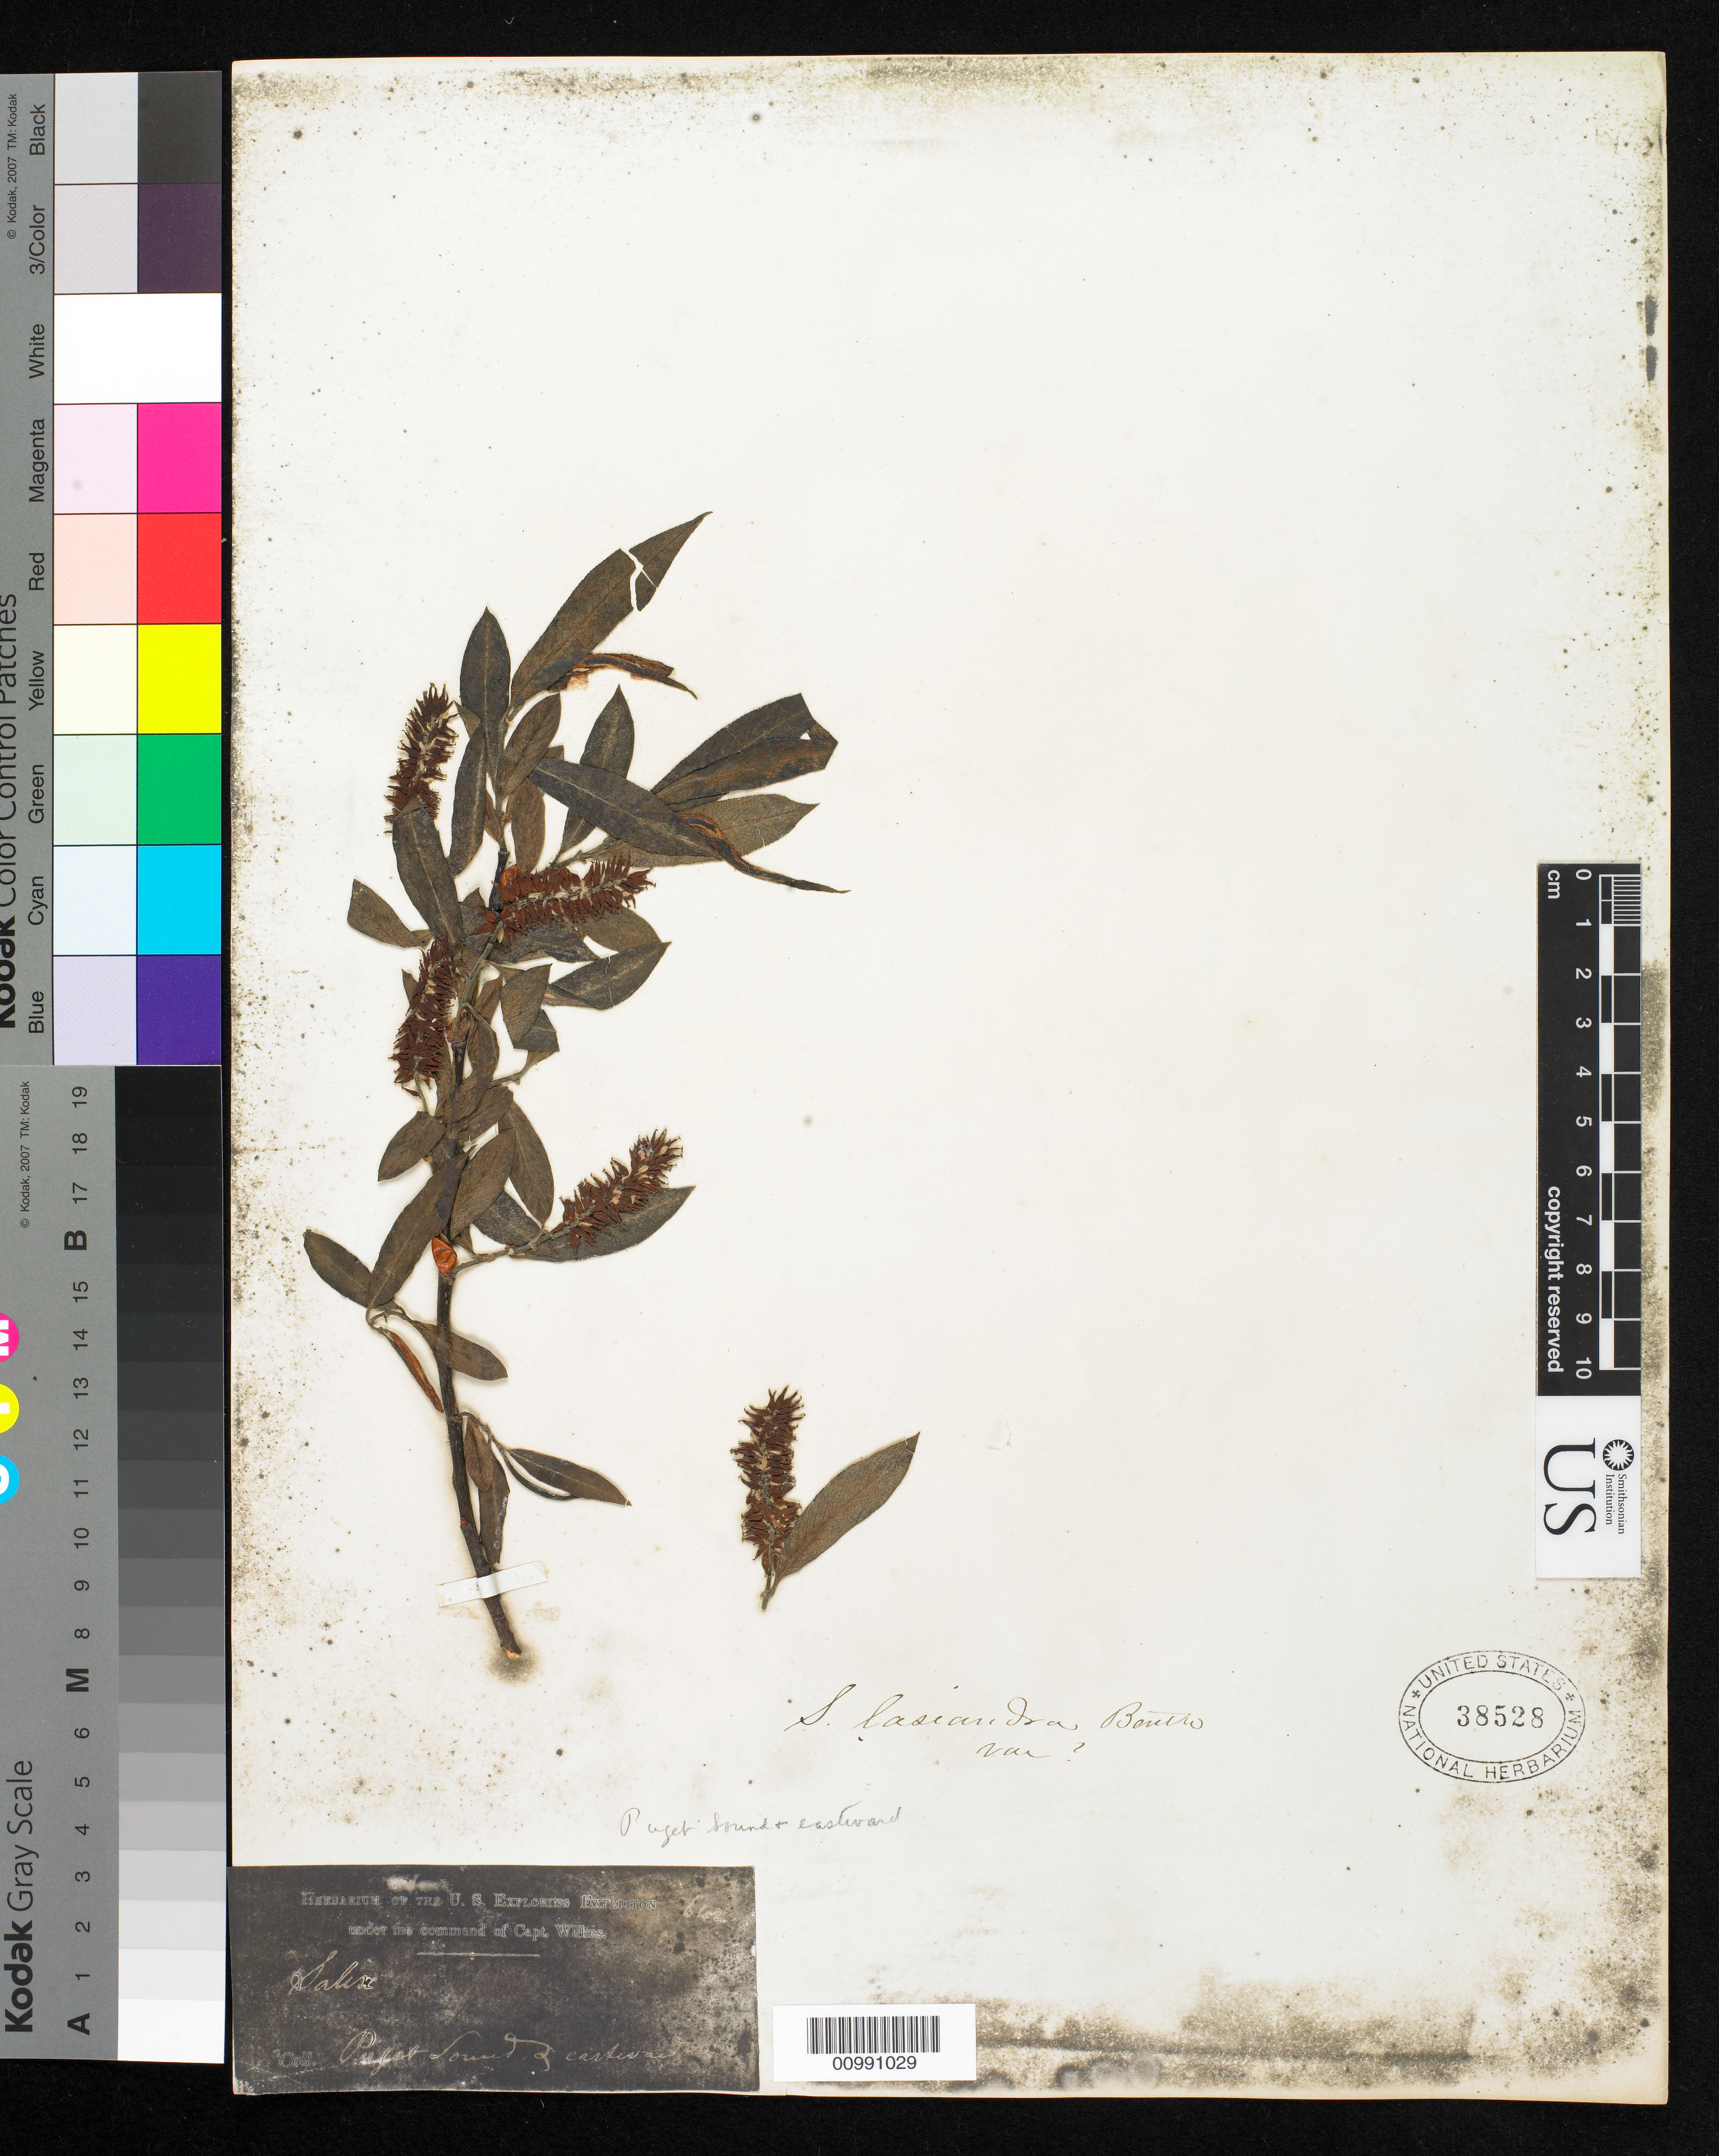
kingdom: Plantae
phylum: Tracheophyta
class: Magnoliopsida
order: Malpighiales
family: Salicaceae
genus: Salix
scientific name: Salix lasiandra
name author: Benth.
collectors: Wilkes Explor. Exped.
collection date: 1838/1842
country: United States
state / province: Washington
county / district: King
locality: Puget Sound & eastward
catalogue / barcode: US 38528